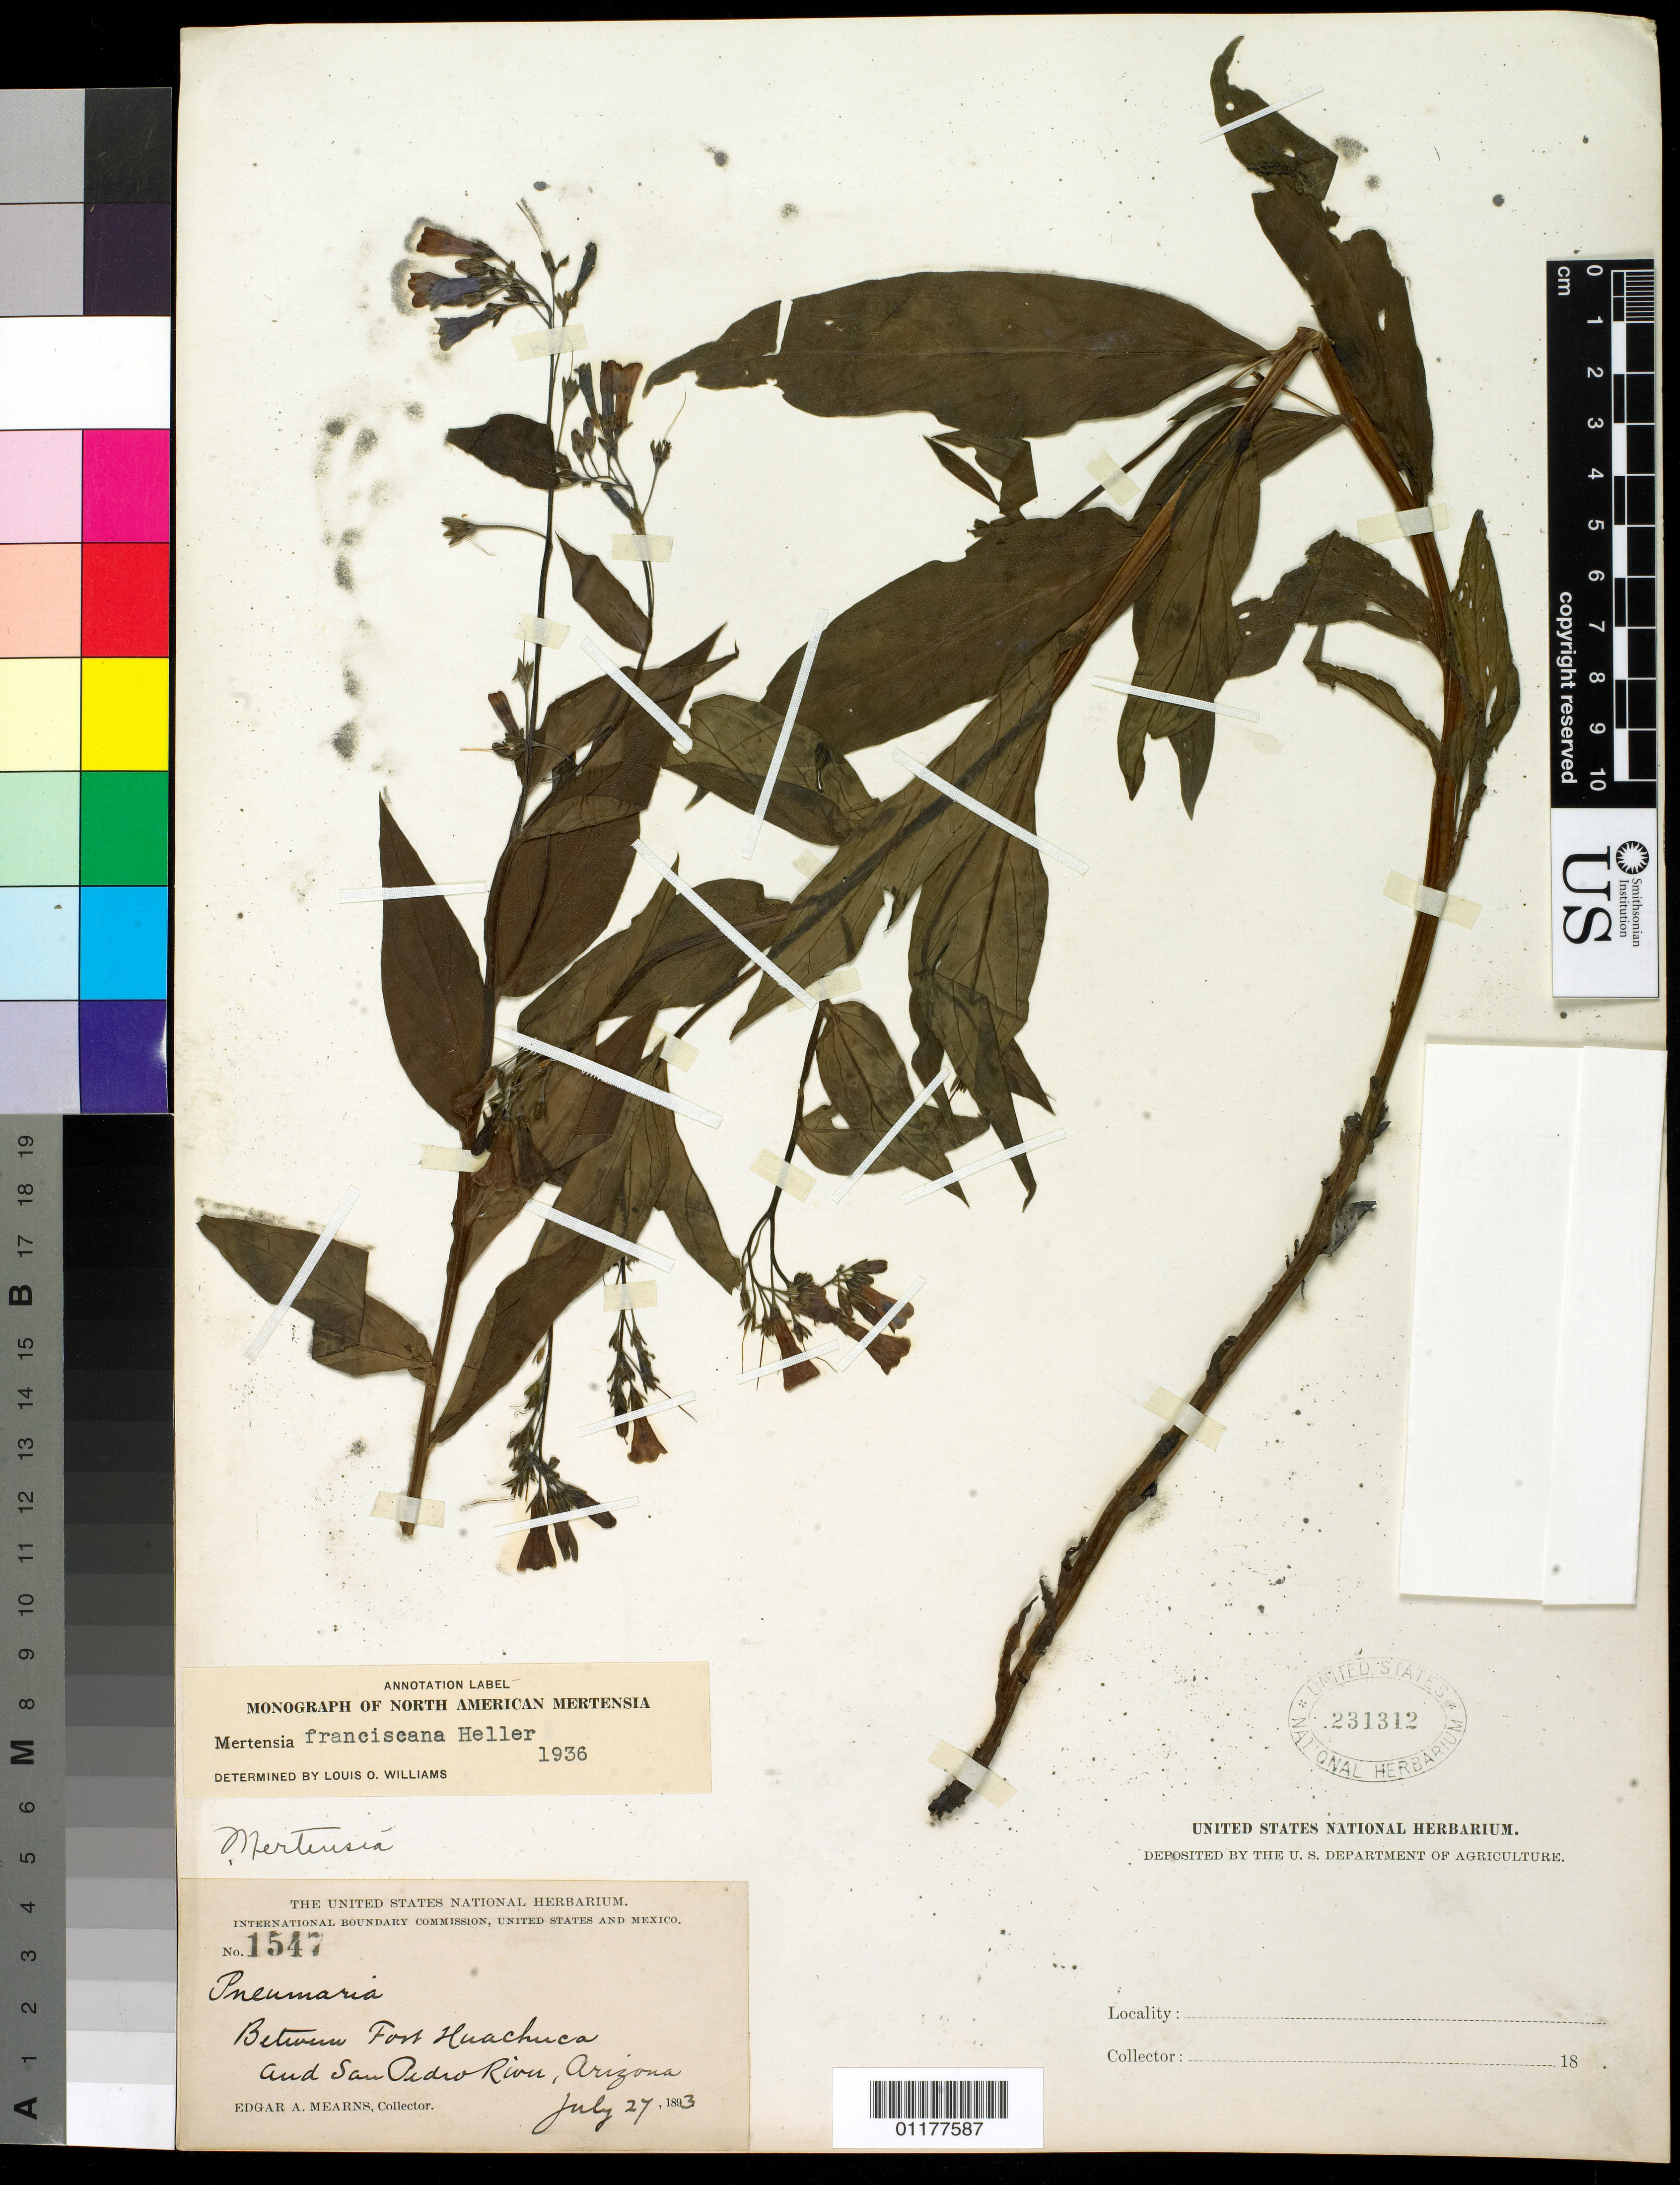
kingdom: Plantae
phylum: Tracheophyta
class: Magnoliopsida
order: Boraginales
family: Boraginaceae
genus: Mertensia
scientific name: Mertensia franciscana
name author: A. Heller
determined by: Williams, Louis O.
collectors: E. A. Mearns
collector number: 1547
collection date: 1893-07-27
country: United States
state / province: Arizona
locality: Between Fort Huachuca and San Pedro River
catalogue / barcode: US 231312